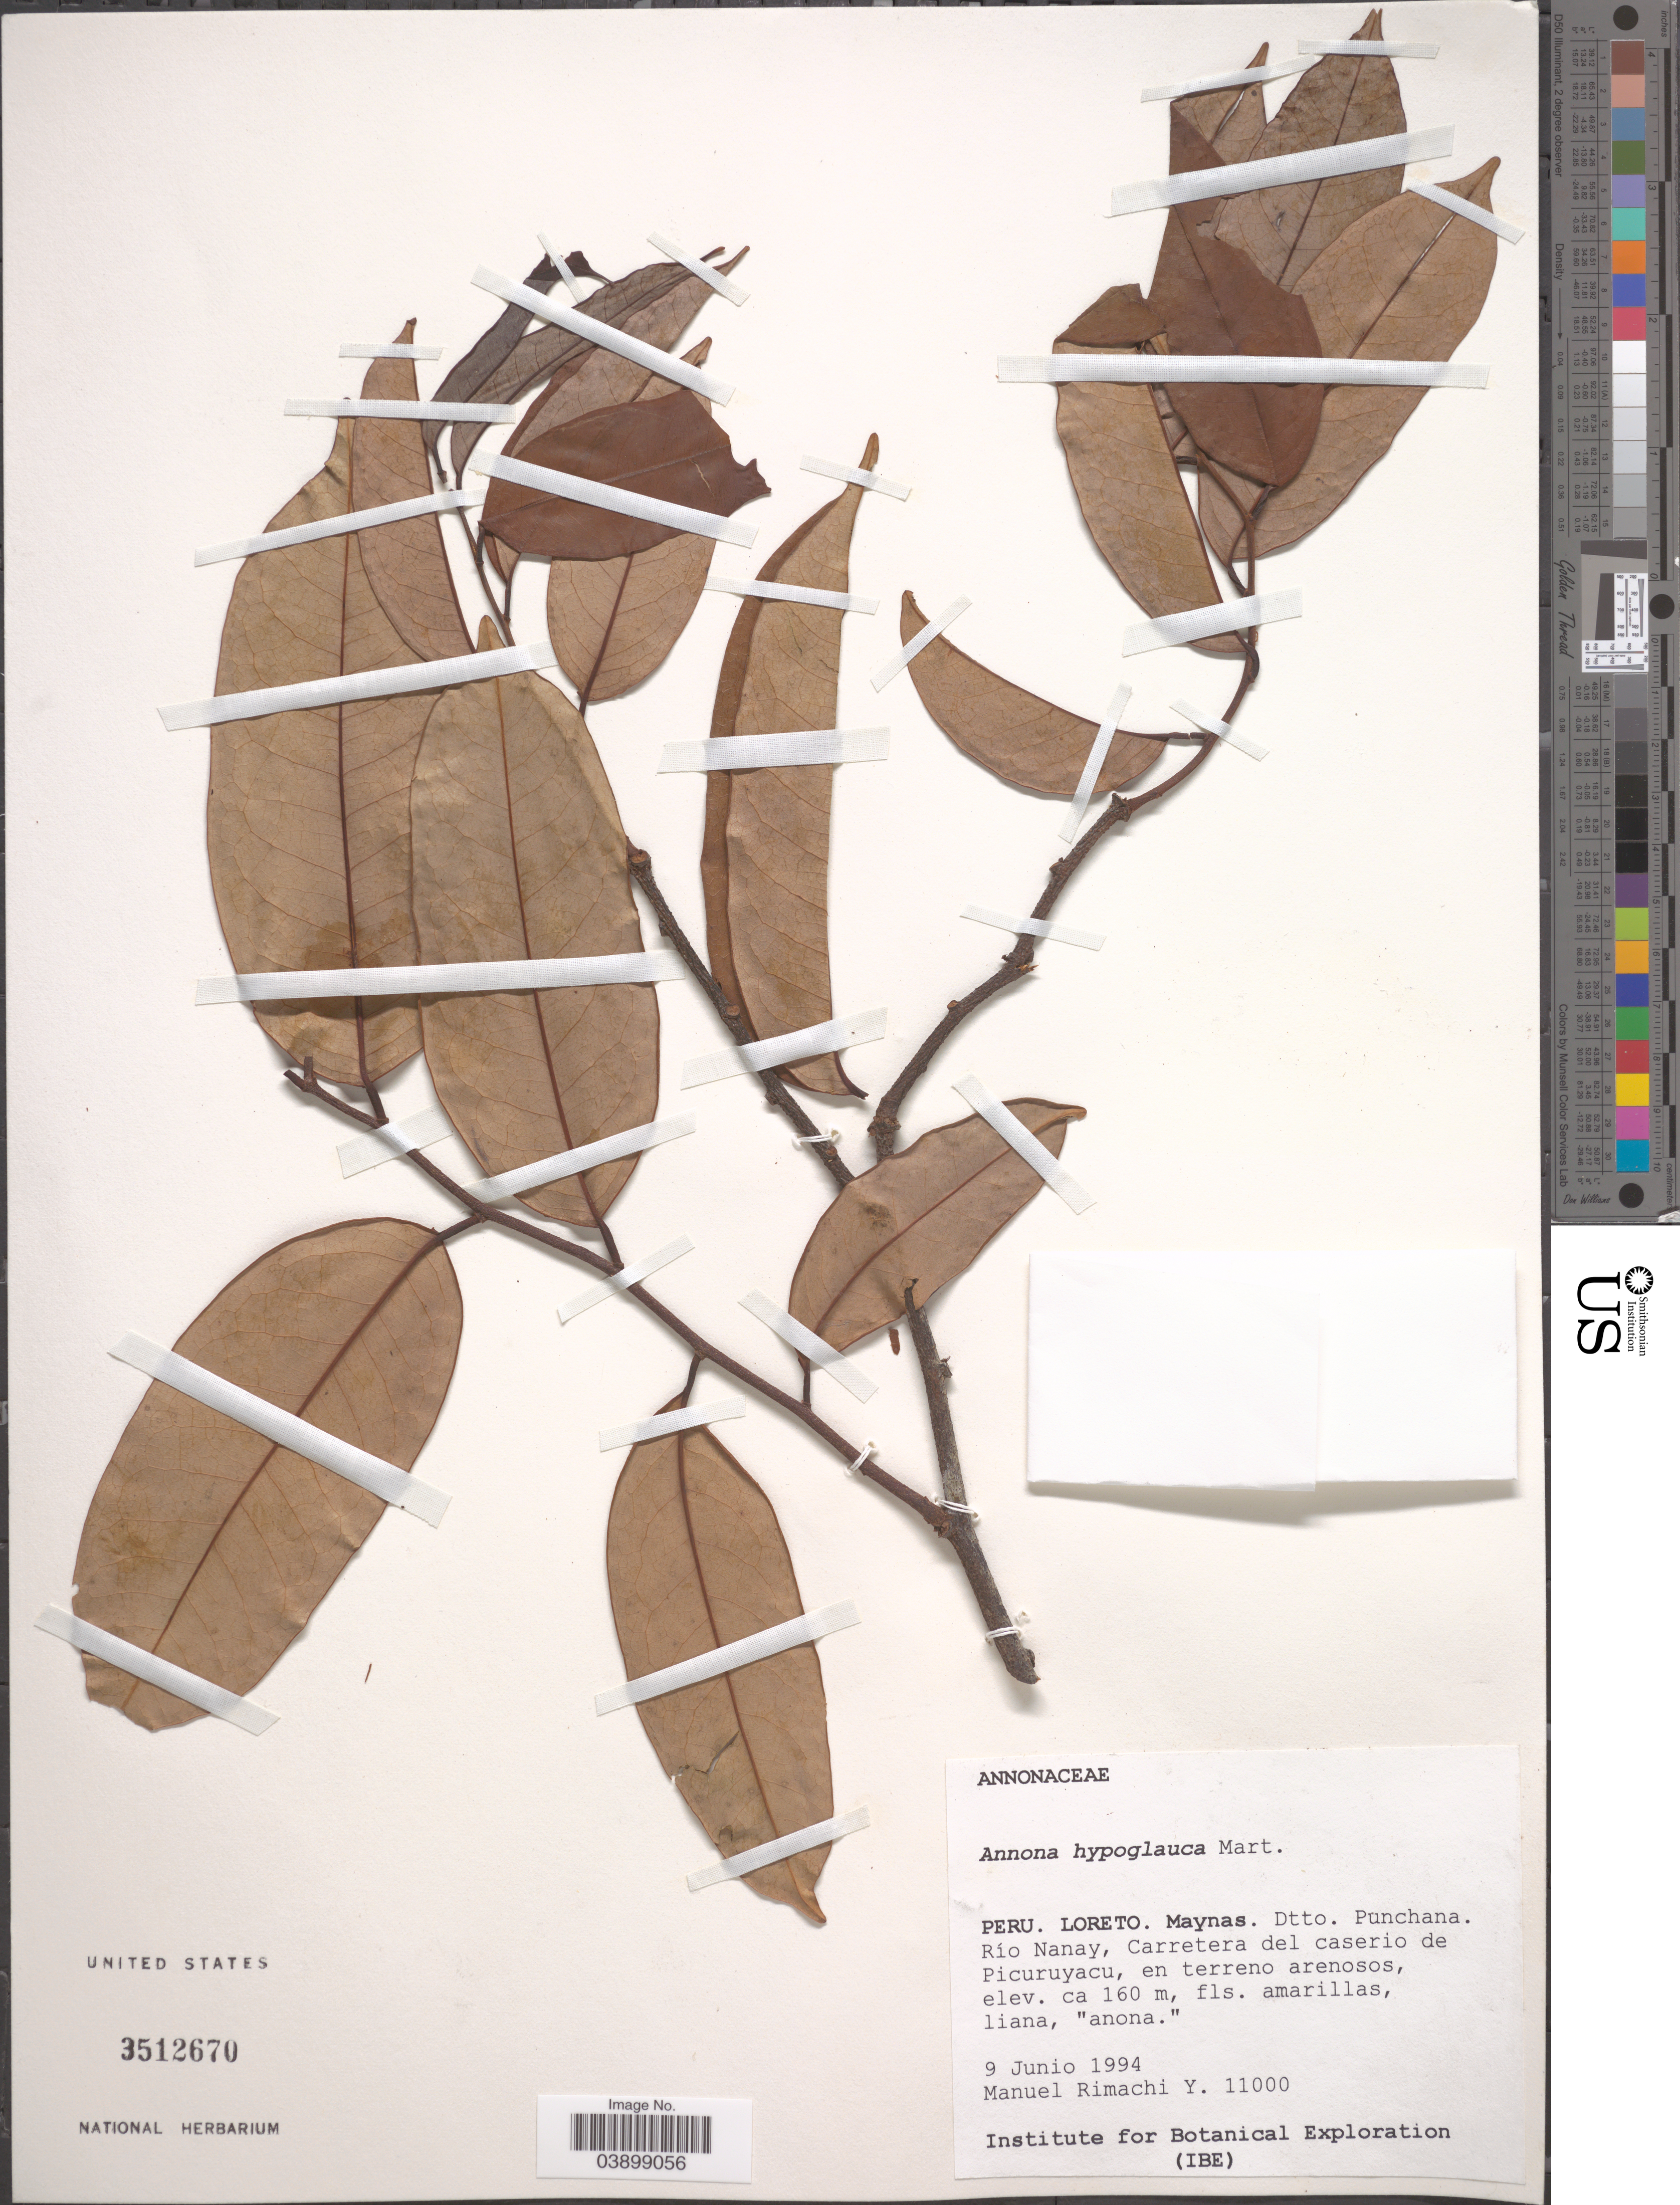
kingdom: Plantae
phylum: Tracheophyta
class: Magnoliopsida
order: Magnoliales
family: Annonaceae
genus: Annona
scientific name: Annona hypoglauca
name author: Mart.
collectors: M. Rimachi Y.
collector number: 11000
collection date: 1994-06-09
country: Peru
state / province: Loreto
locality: Maynas. Dtto. Punchana. Río Nanay, Carretera del caserio de Picuruyacu, en terreno arenosos.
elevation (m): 160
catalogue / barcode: US 3512670